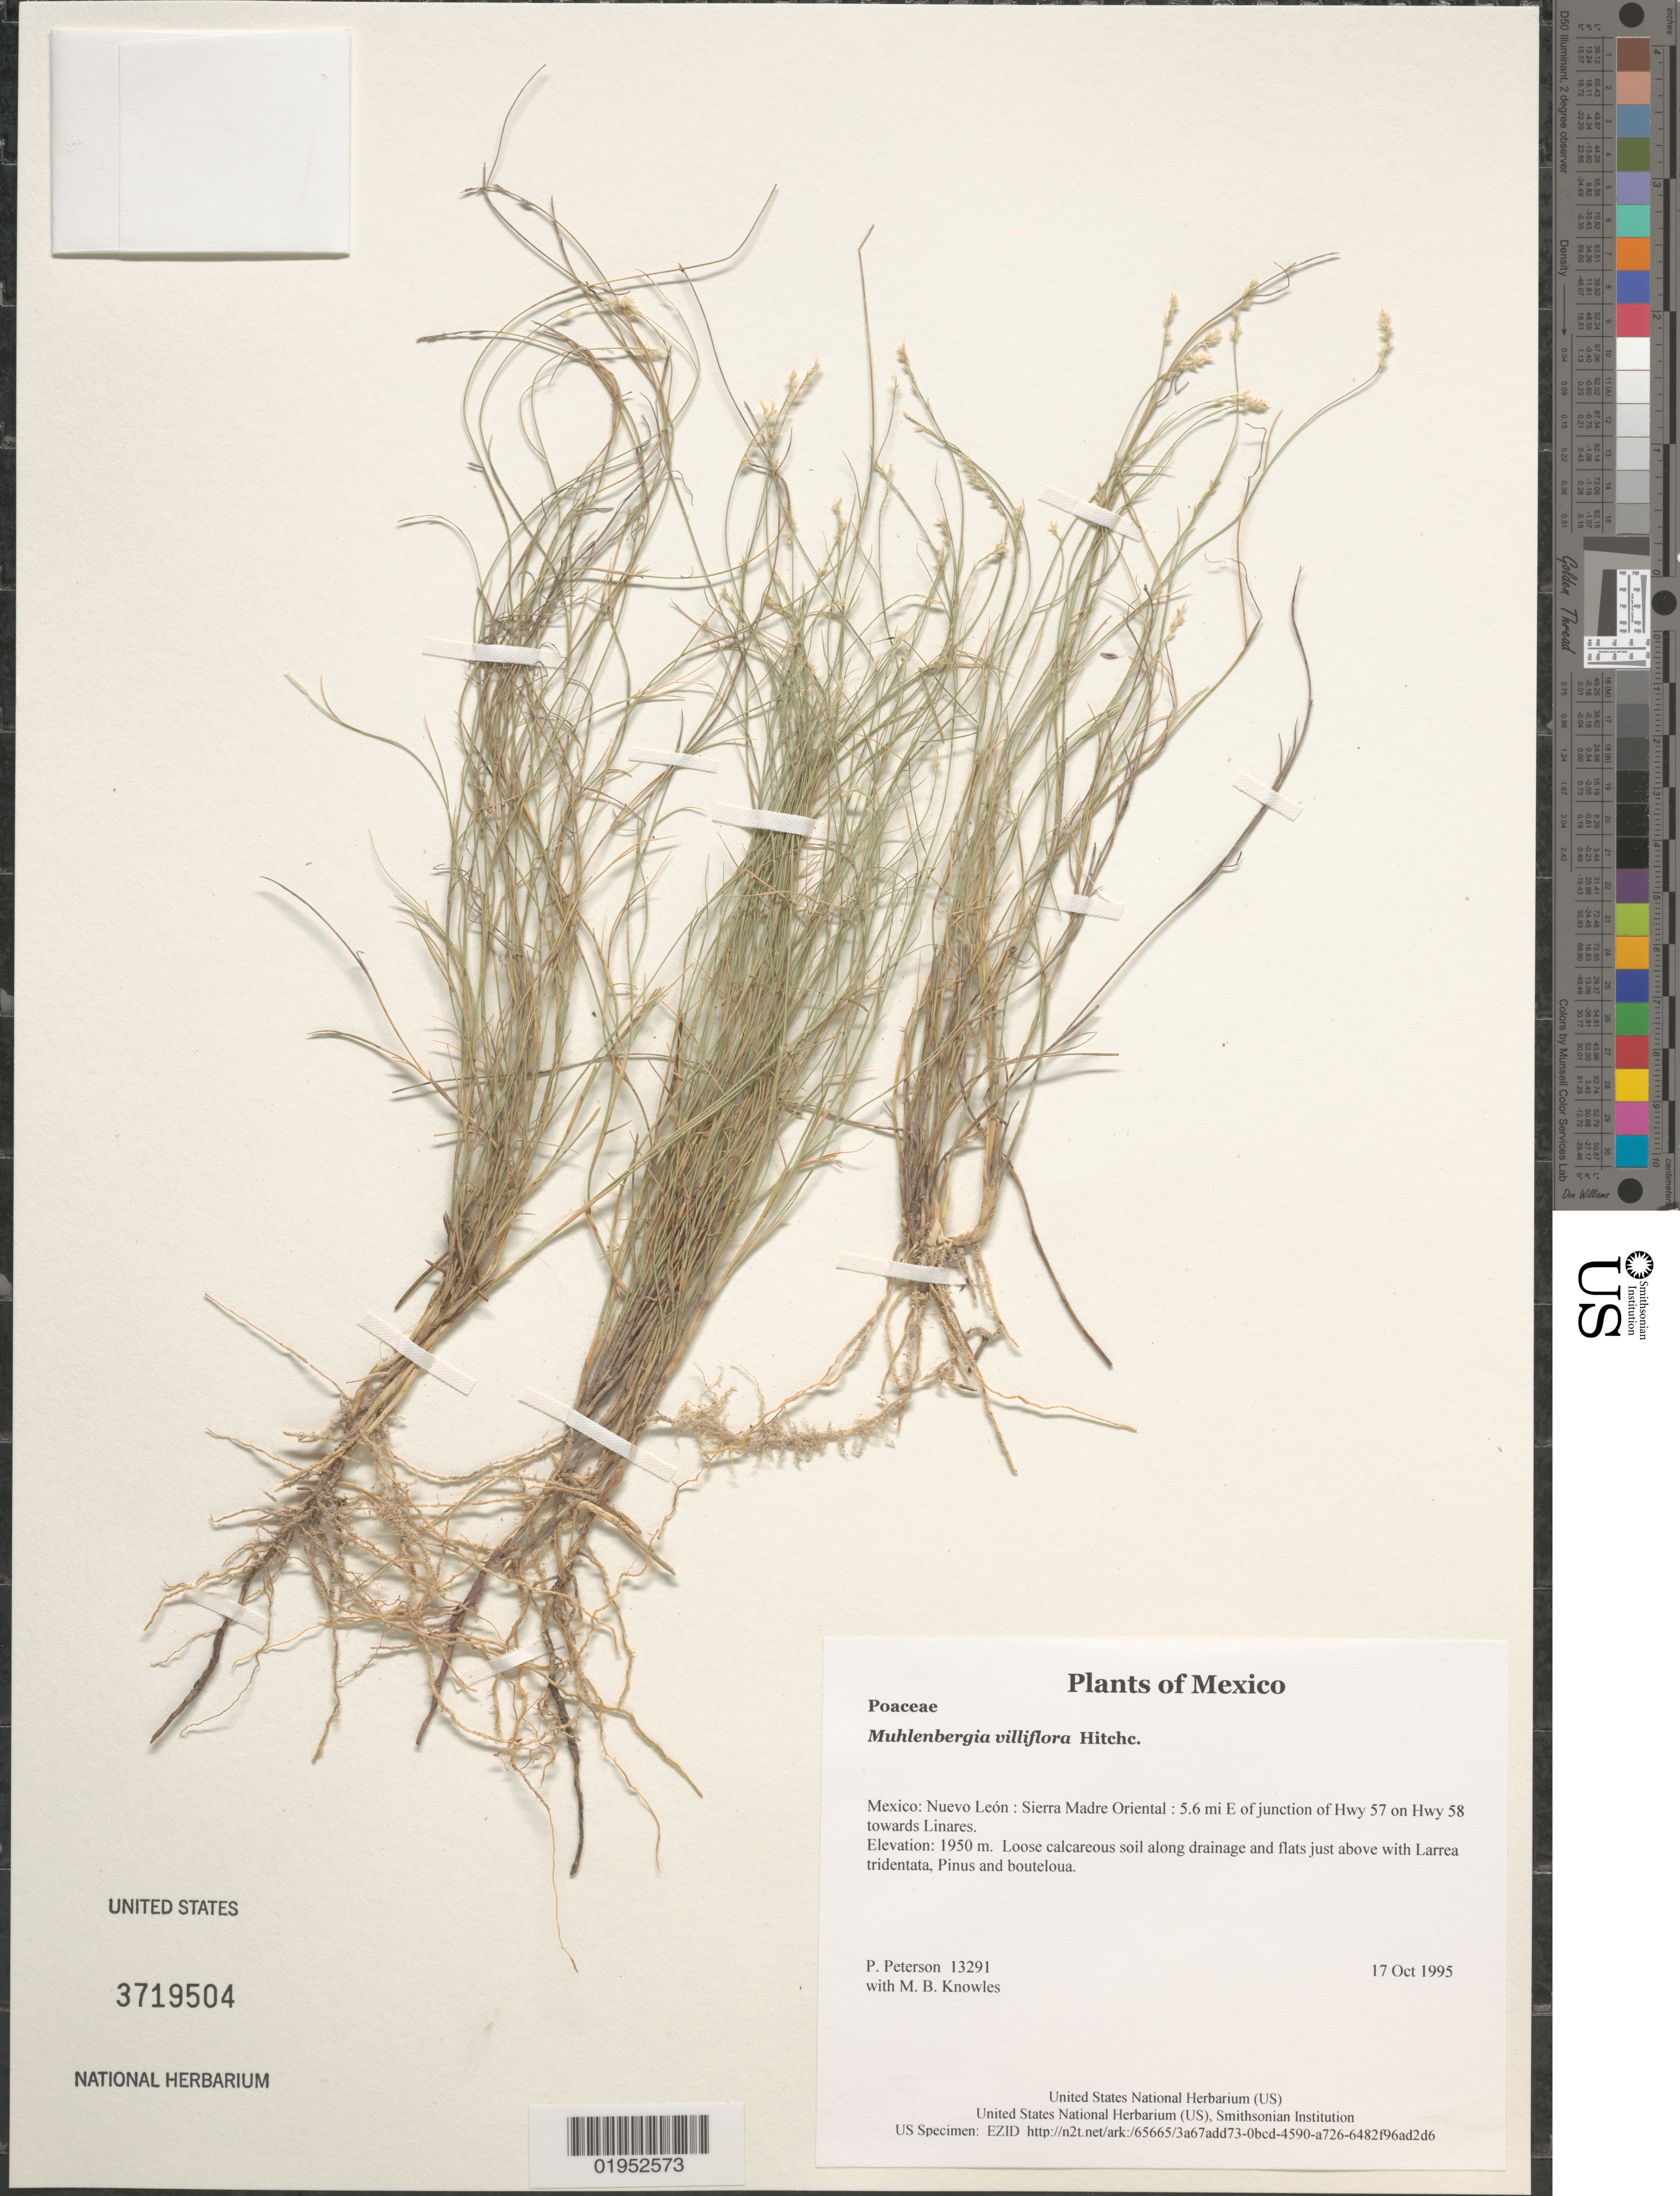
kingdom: Plantae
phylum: Tracheophyta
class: Liliopsida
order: Poales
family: Poaceae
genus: Muhlenbergia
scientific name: Muhlenbergia villiflora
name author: Hitchc.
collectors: P. M. Peterson & M. B. Knowles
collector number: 13291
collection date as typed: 17 Oct 1995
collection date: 1995-10-17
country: Mexico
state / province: Nuevo León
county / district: Sierra Madre Oriental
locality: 5.6 mi E of junction of Hwy 57 on Hwy 58 towards Linares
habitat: Loose calcareous soil along drainage and flats just above with Larrea tridentata, Pinus and bouteloua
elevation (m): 1950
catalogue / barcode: US 3719504